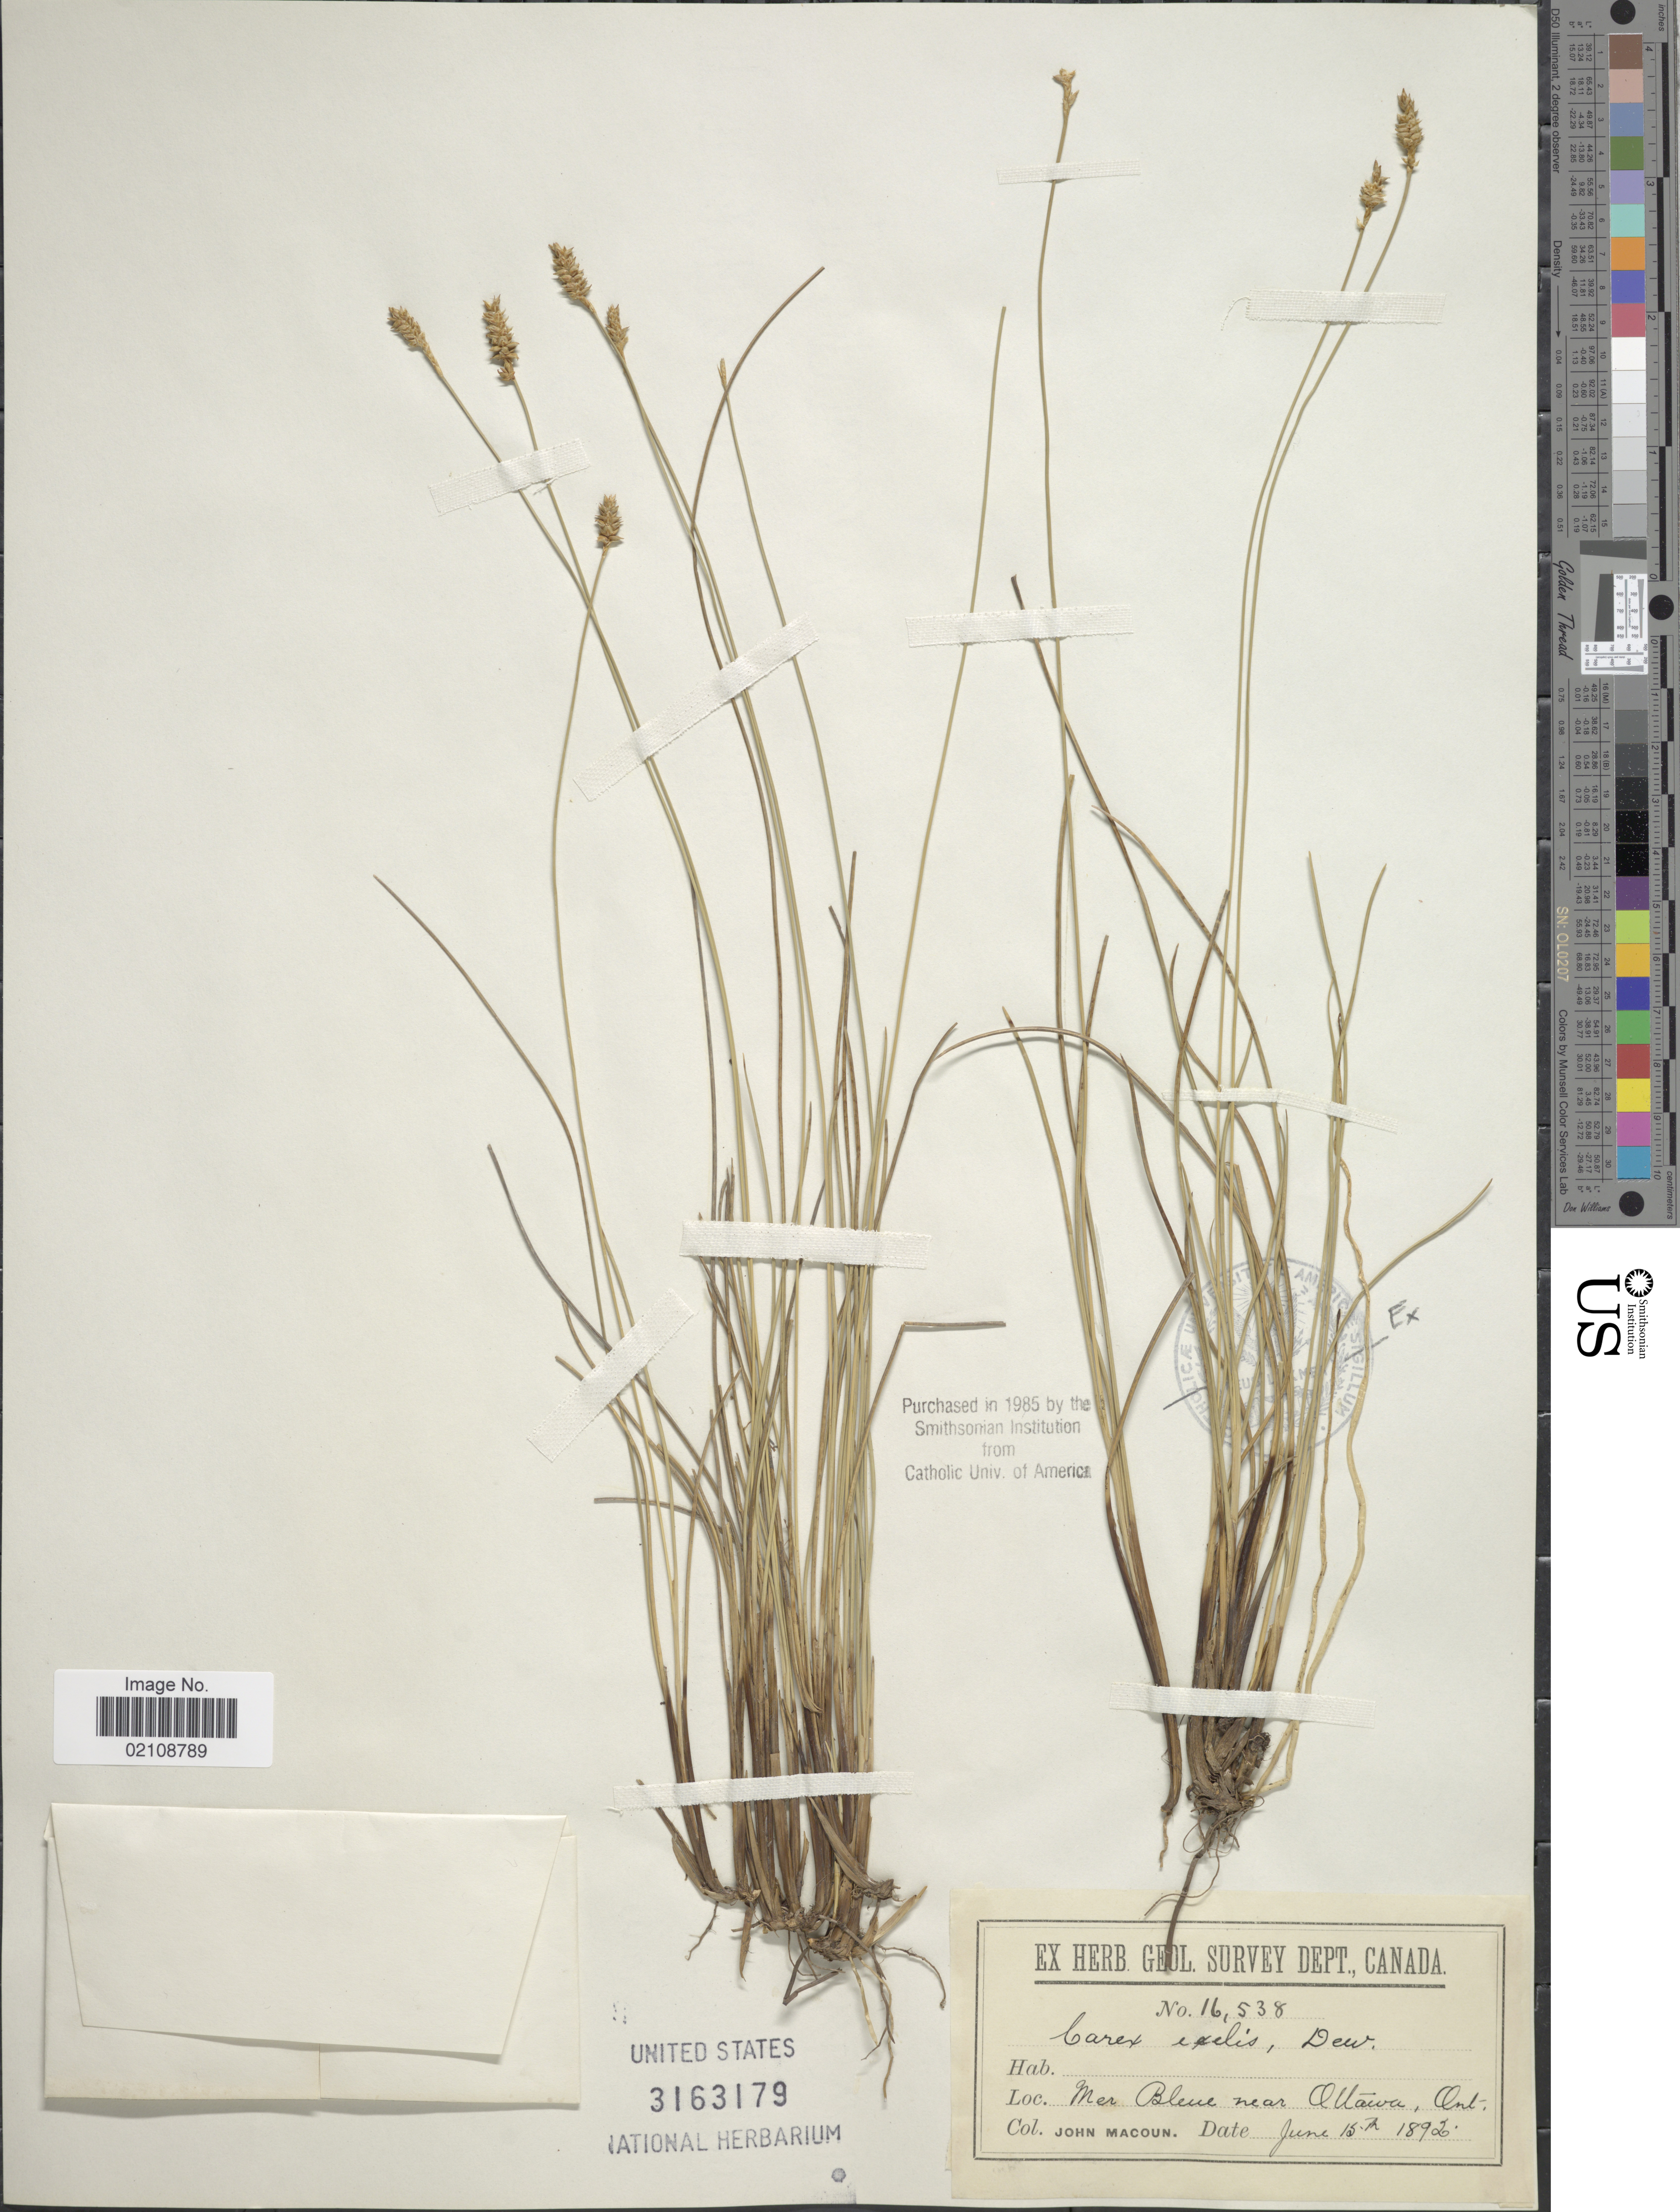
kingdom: Plantae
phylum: Tracheophyta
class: Liliopsida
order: Poales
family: Cyperaceae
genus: Carex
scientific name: Carex exilis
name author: Dewey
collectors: J. Macoun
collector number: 16538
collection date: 1892-06-15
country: Canada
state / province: Ontario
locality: Mer Bleue near Ottawa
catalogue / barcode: US 3163179